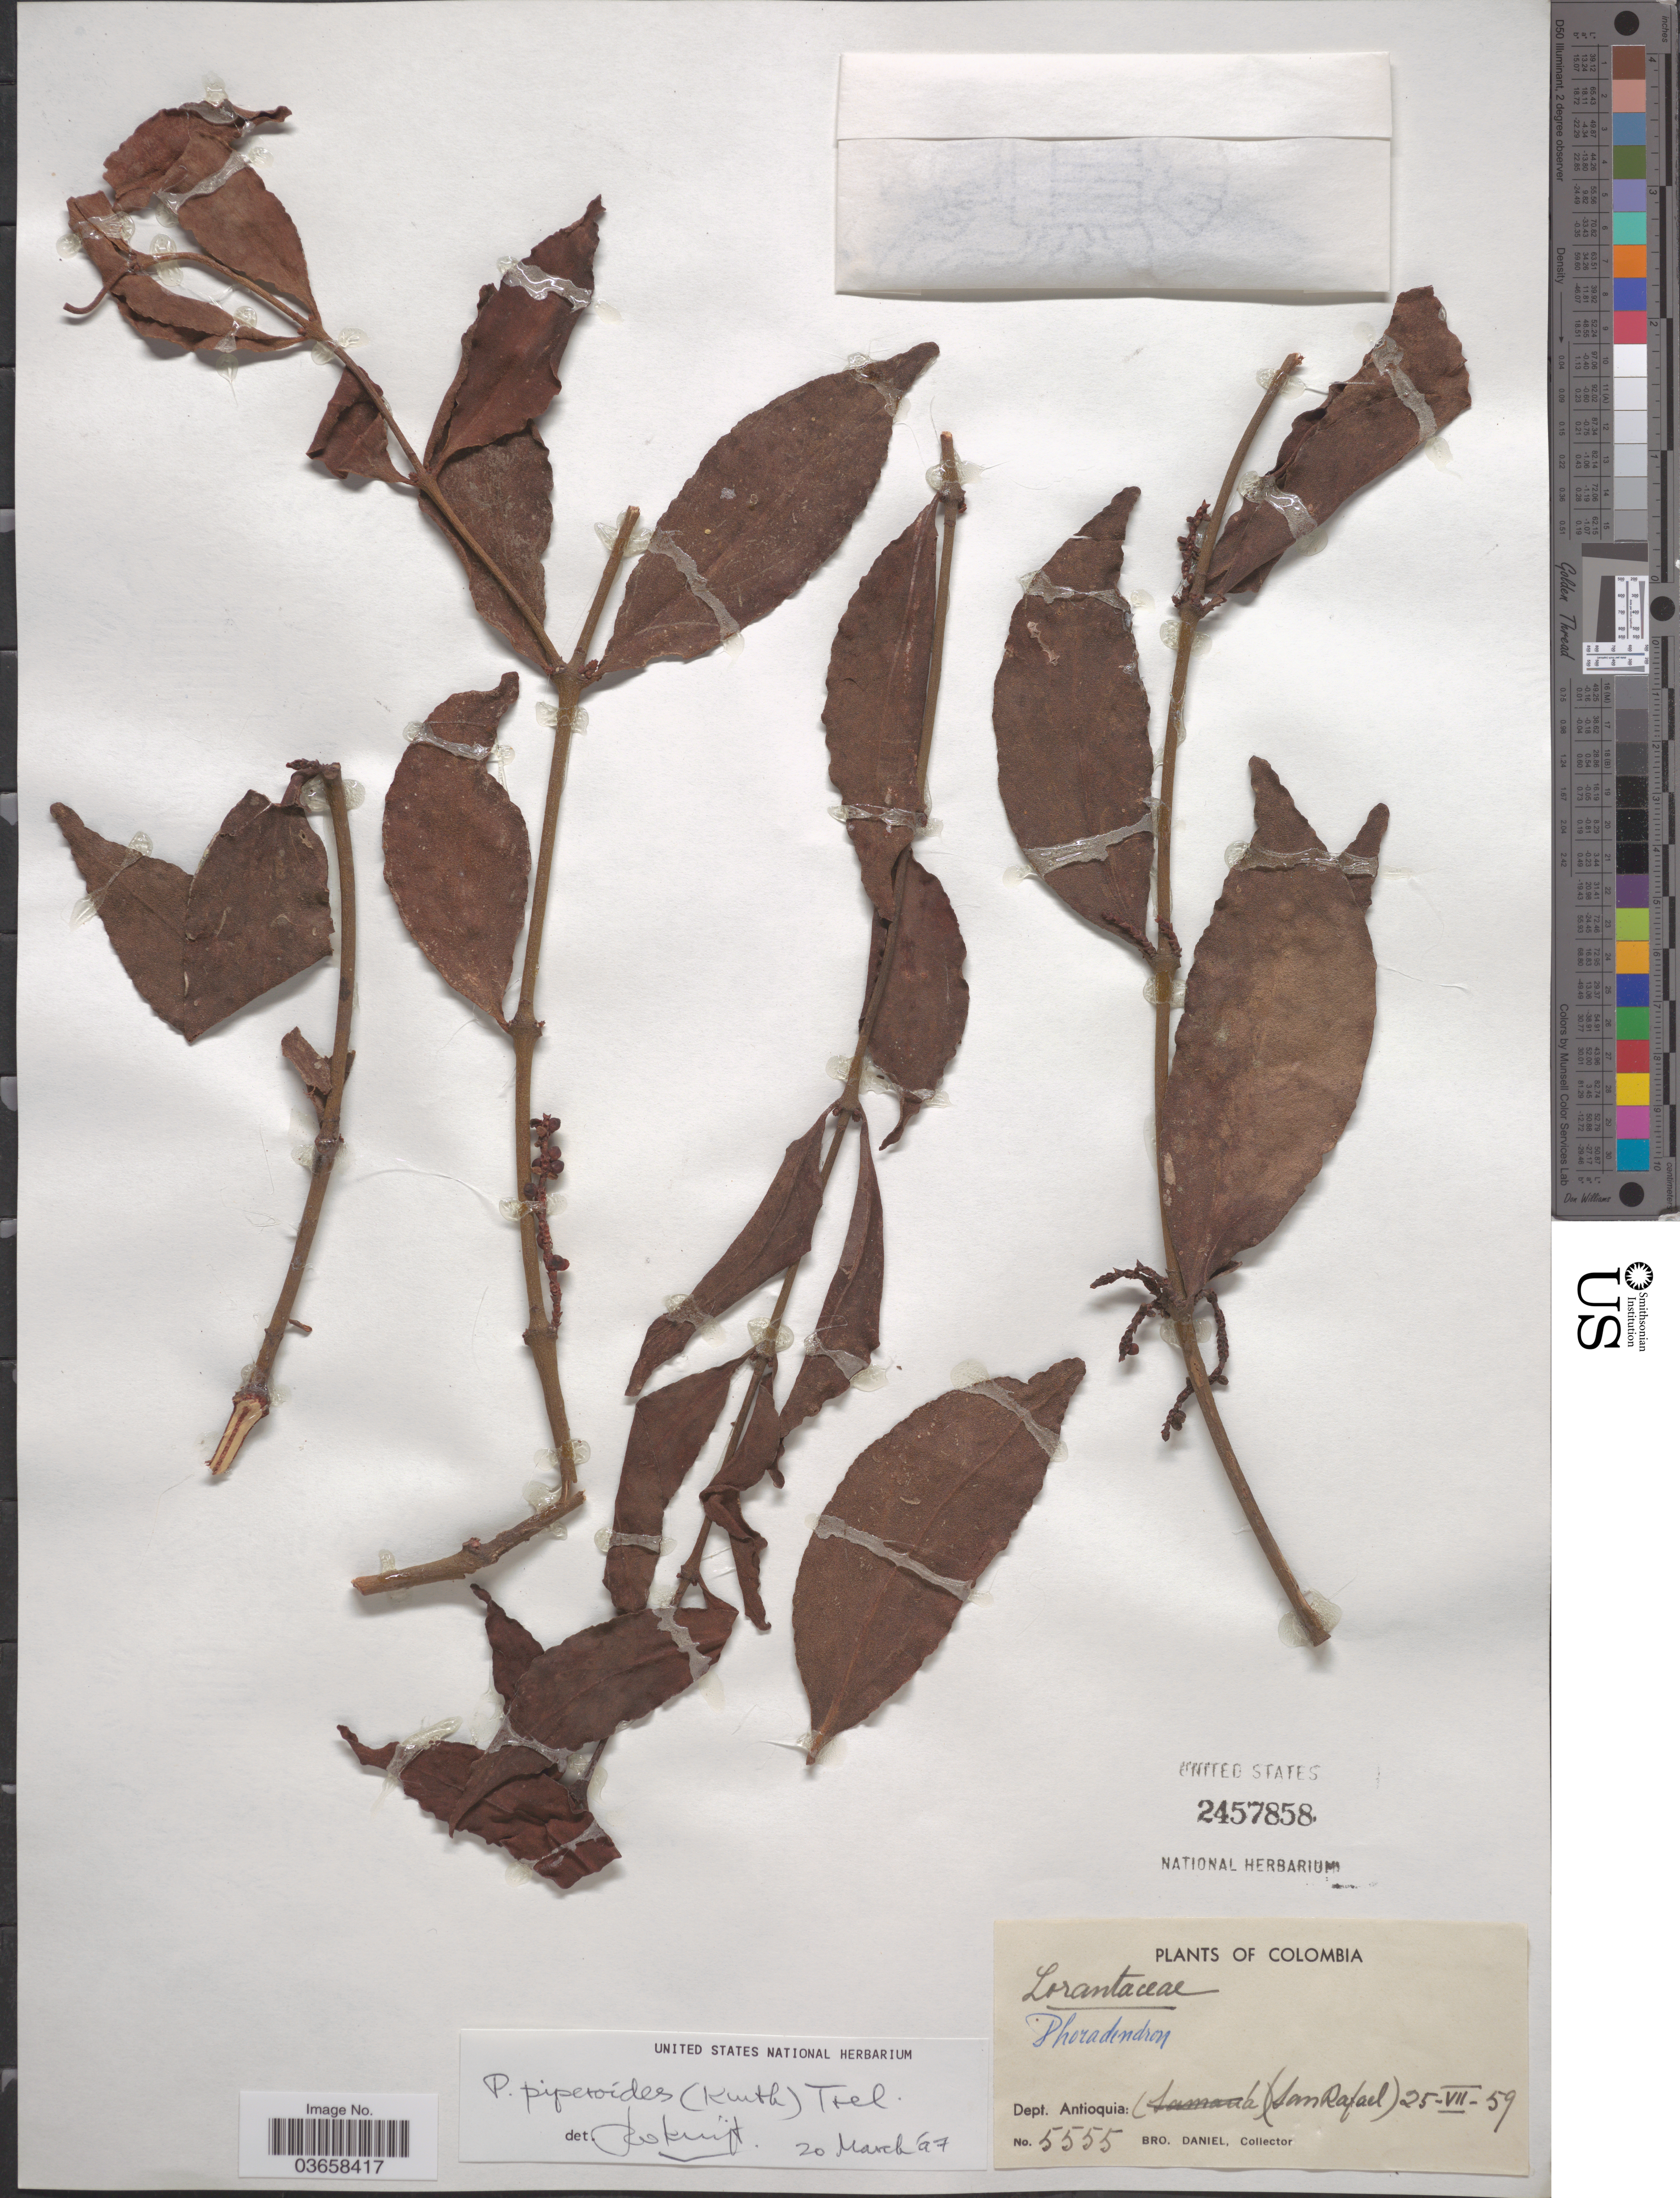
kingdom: Plantae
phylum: Tracheophyta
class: Magnoliopsida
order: Santalales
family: Viscaceae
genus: Phoradendron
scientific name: Phoradendron piperoides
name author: (Kunth) Trel.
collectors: Bro. Daniel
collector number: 5555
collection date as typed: Transcribed d/m/y: 25/7/59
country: Colombia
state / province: Antioquia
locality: Dept. Antioquia. (San Rafael).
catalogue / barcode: US 2457858